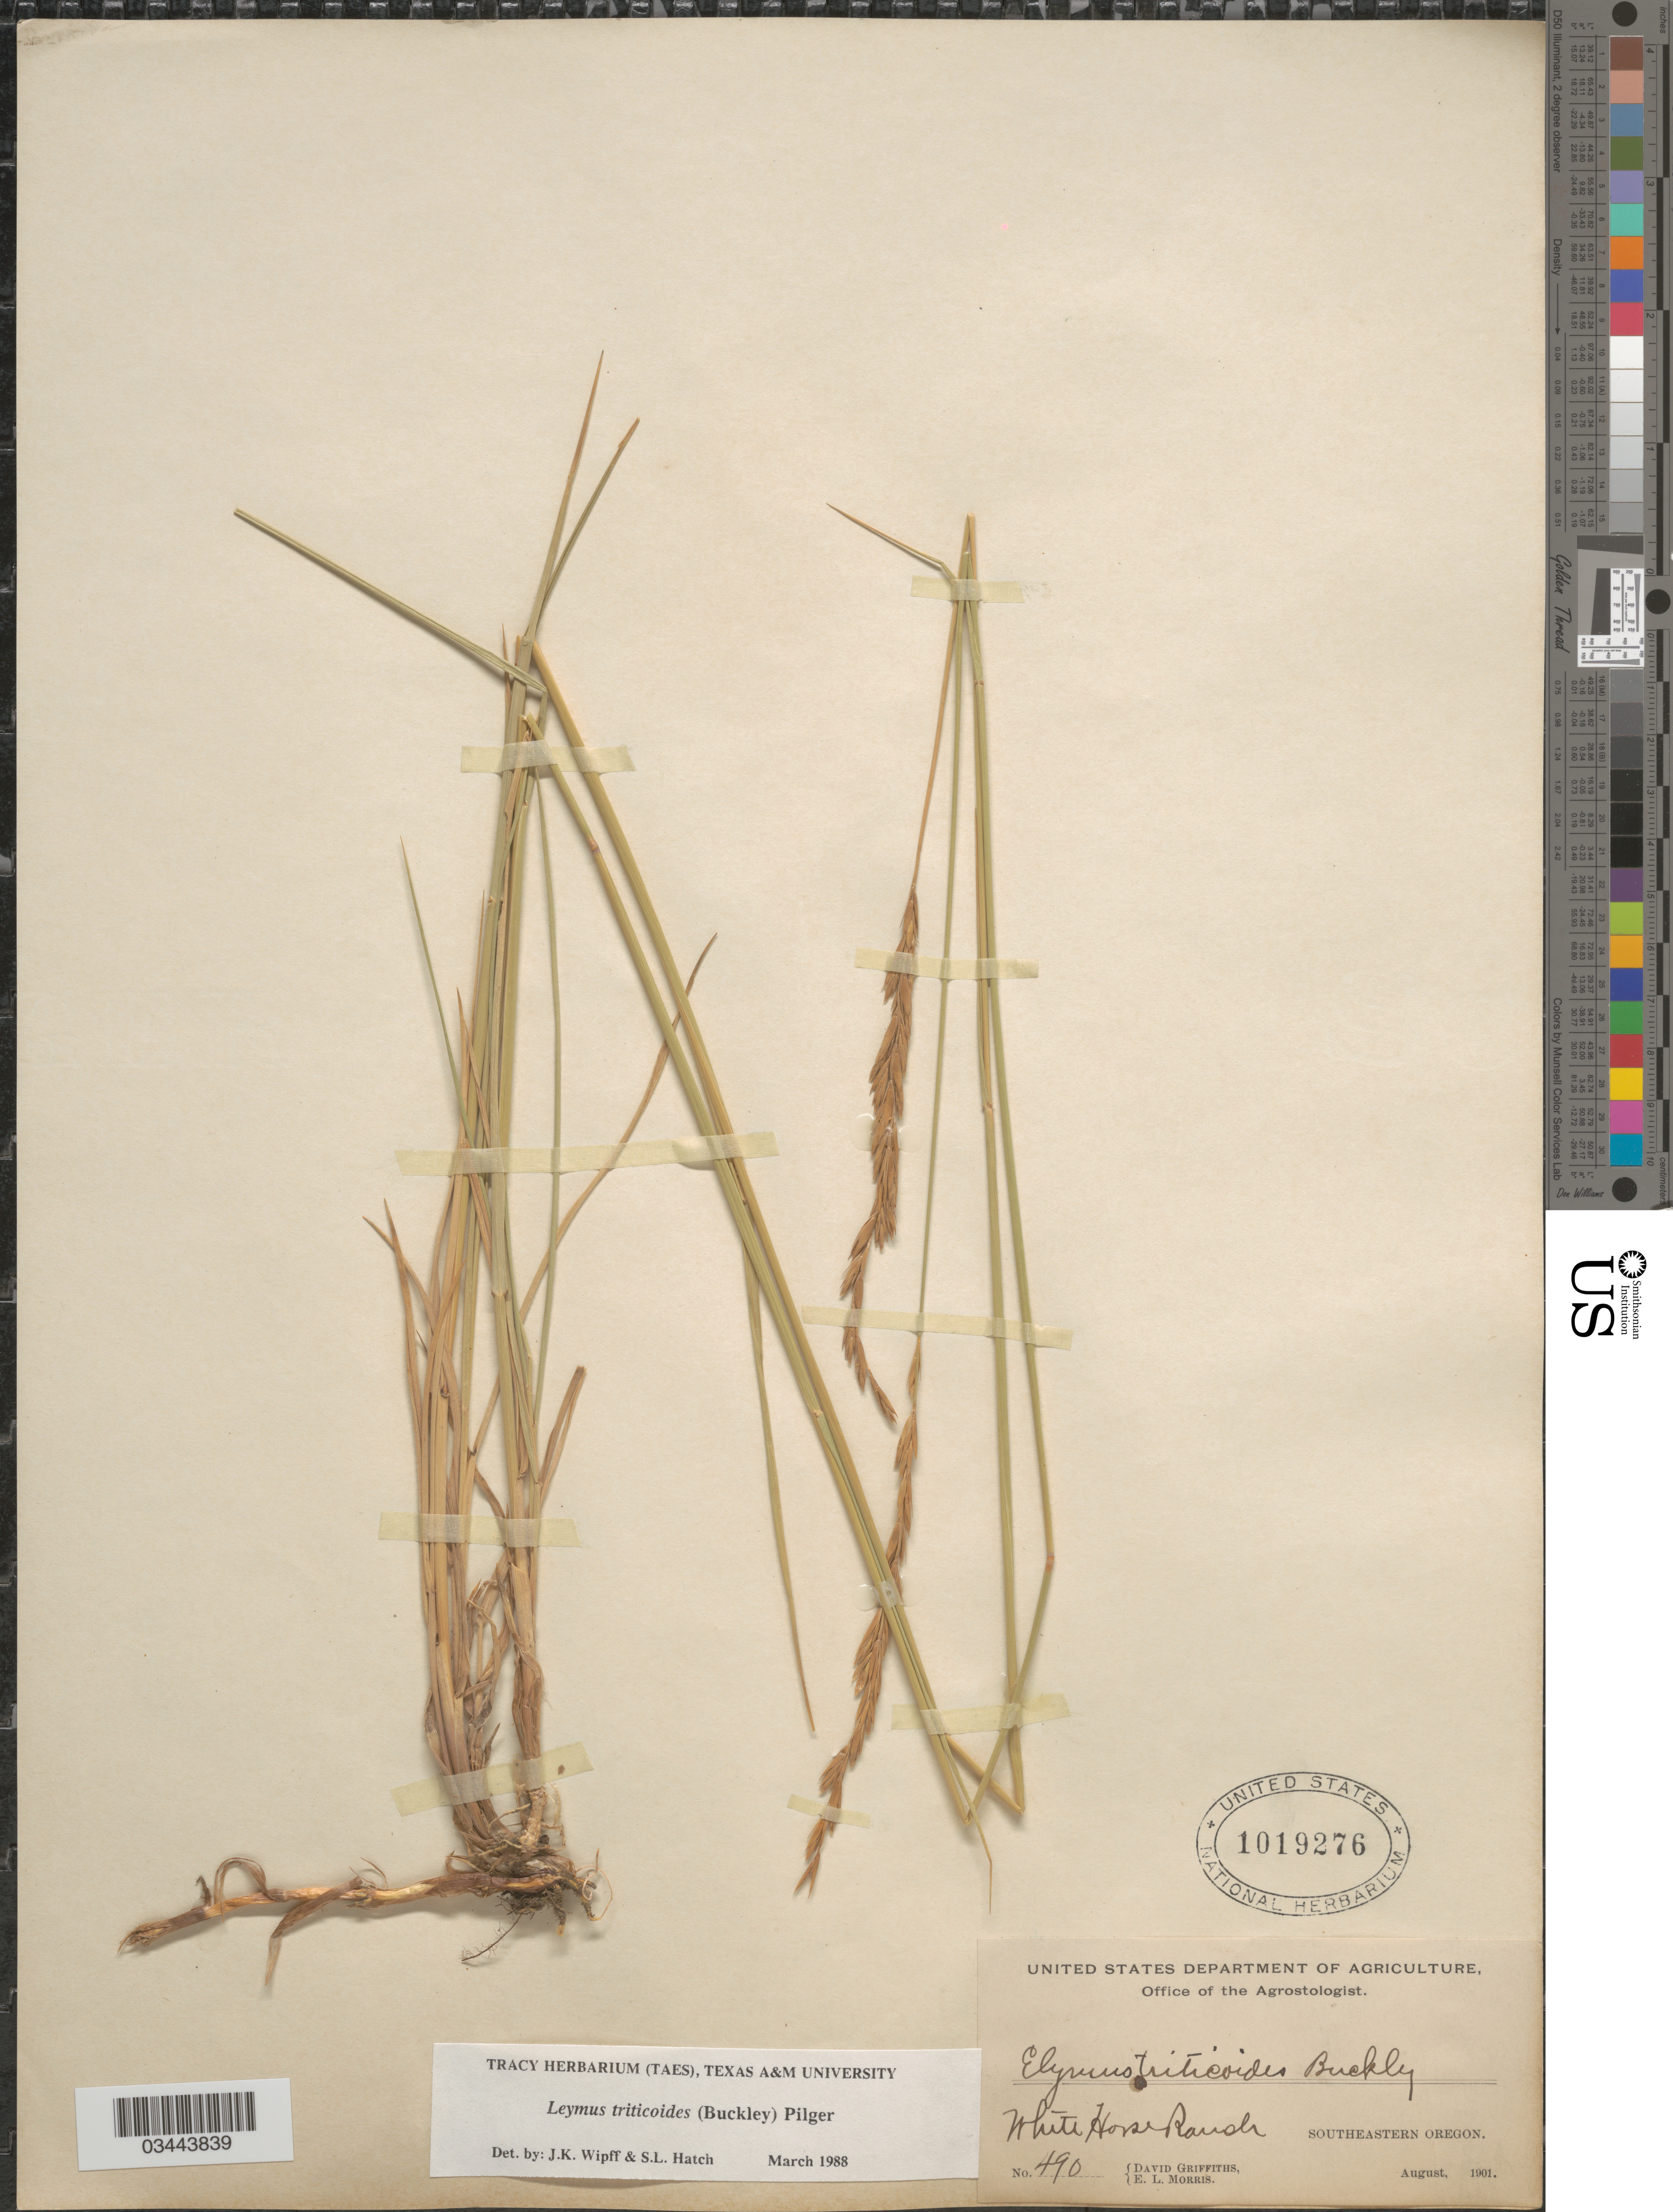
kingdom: Plantae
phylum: Tracheophyta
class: Liliopsida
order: Poales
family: Poaceae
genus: Leymus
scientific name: Leymus triticoides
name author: (Buckley) Pilg.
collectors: D. Griffiths & E. Morris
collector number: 490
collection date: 1901-08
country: United States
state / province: Oregon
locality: White Horse Ranch. Southeastern Oregon.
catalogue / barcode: US 1019276